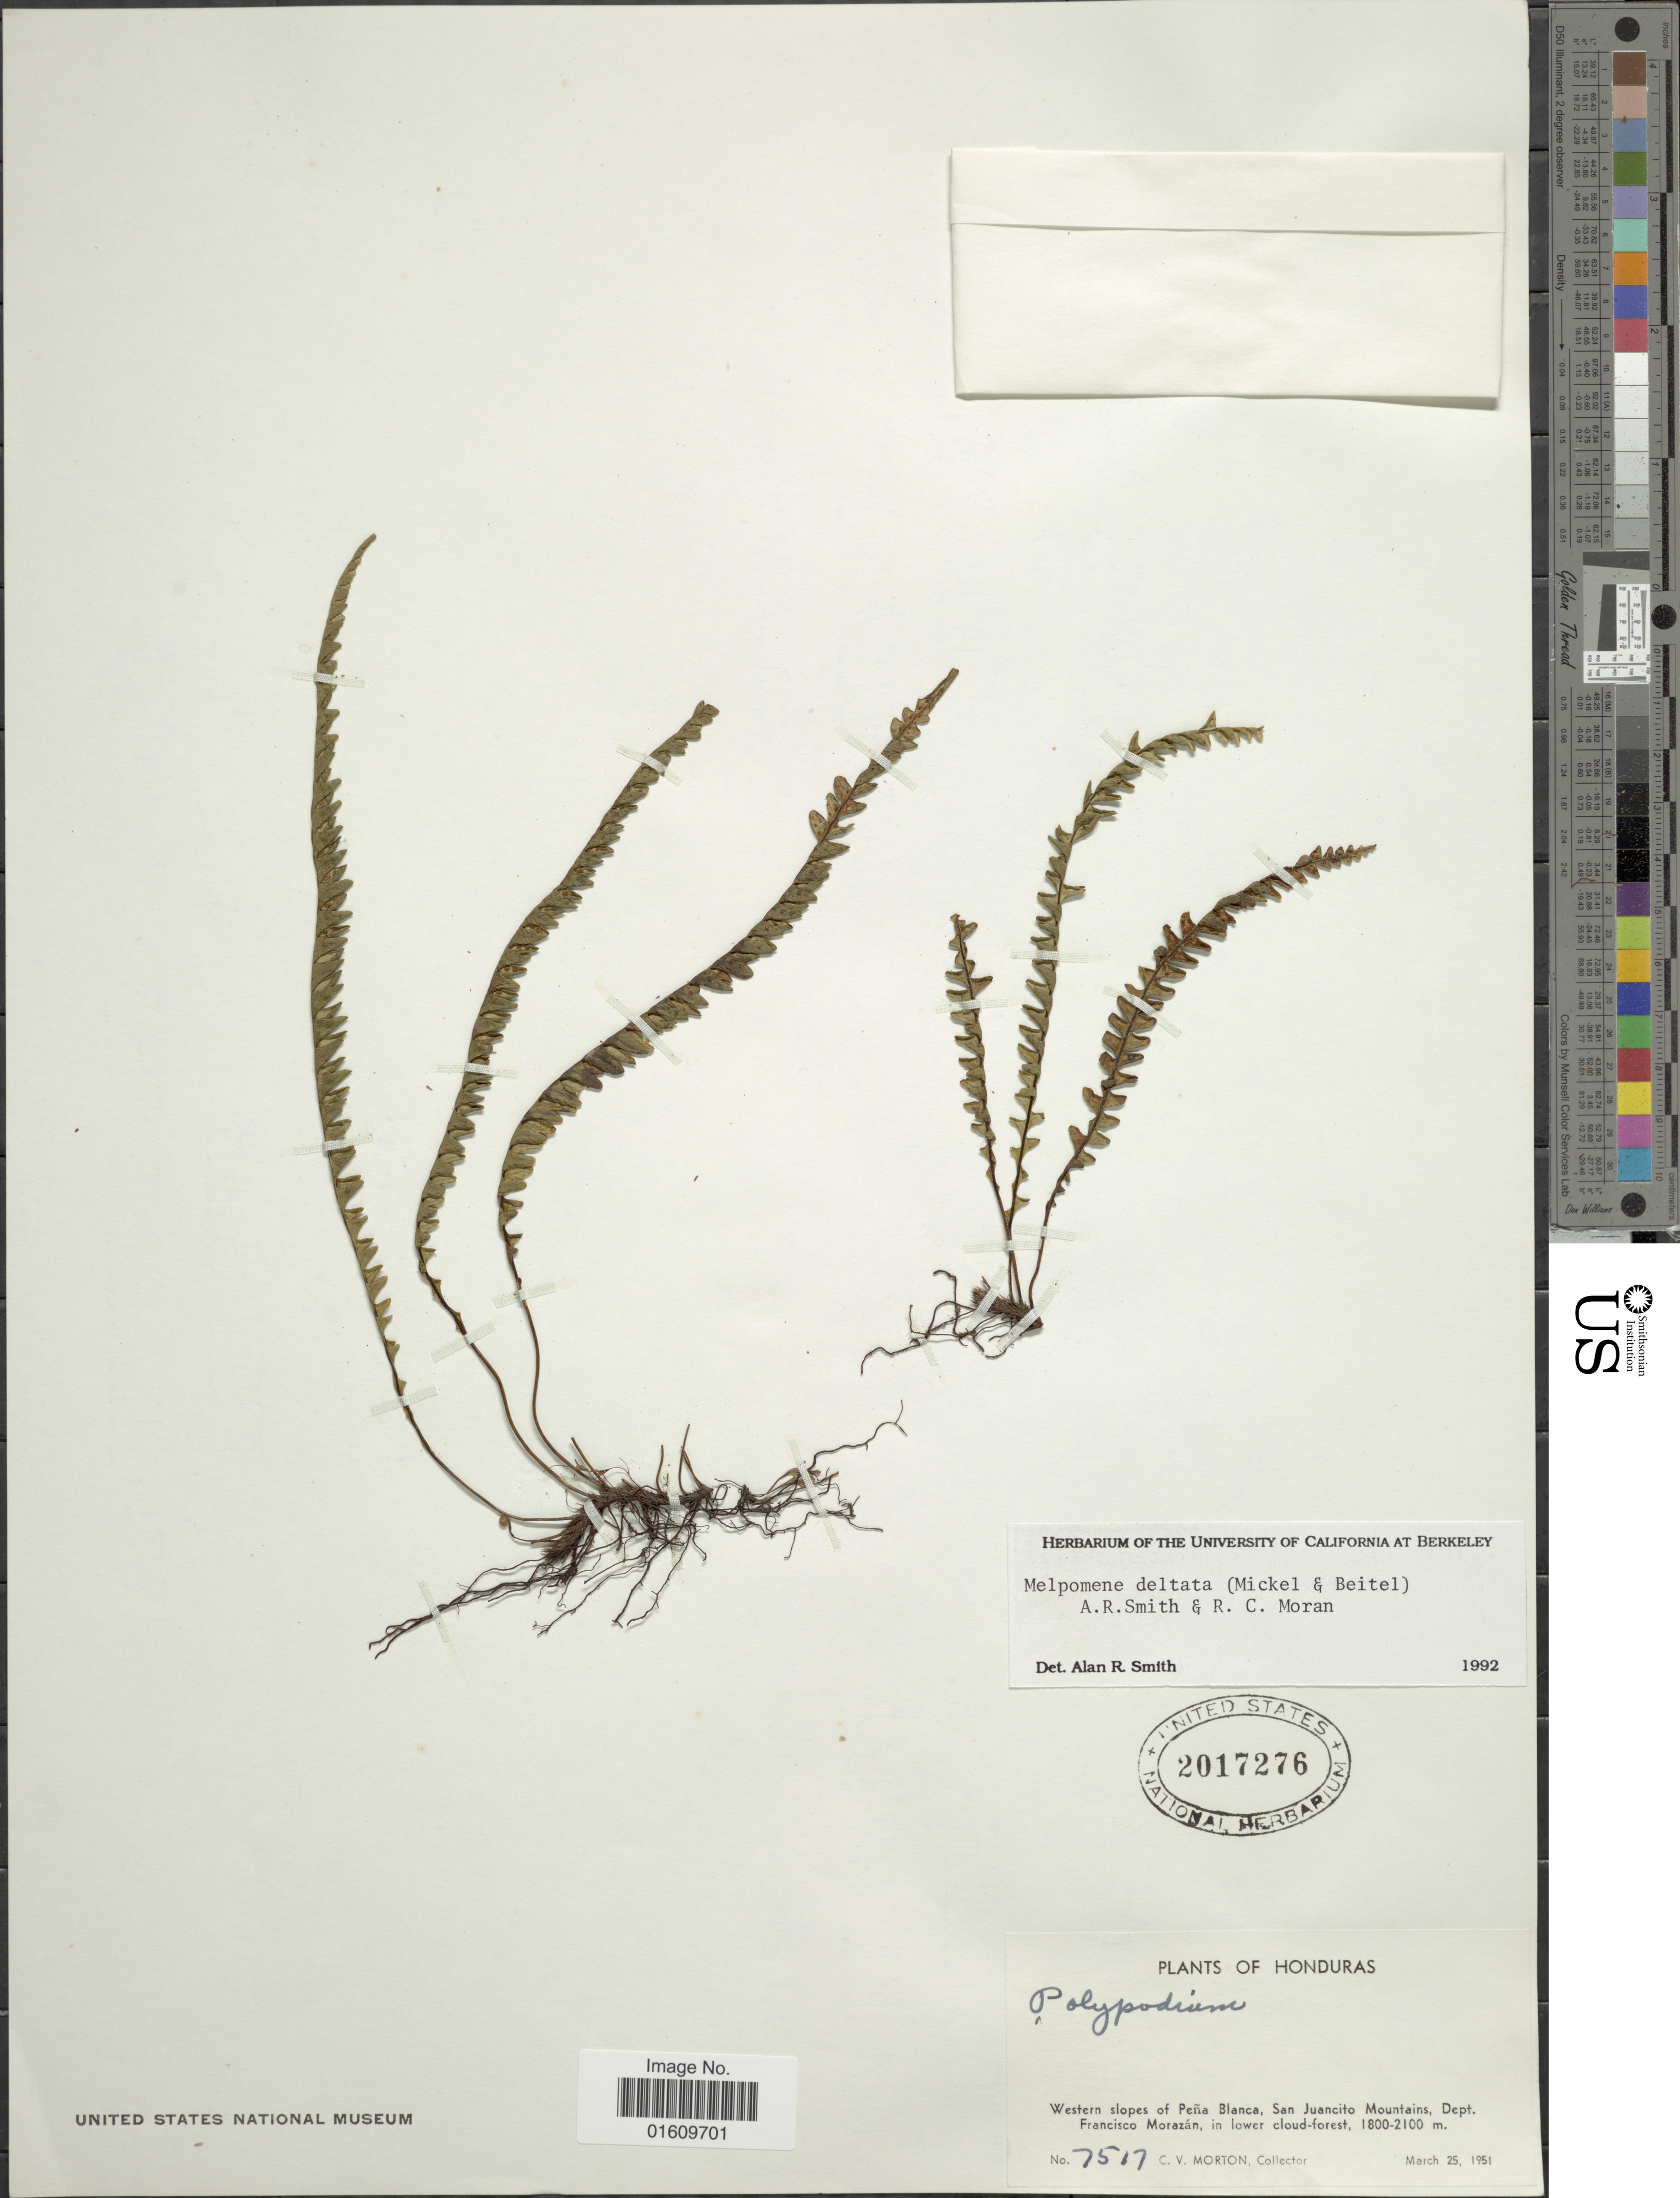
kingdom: Plantae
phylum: Tracheophyta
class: Polypodiopsida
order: Polypodiales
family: Polypodiaceae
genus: Melpomene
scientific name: Melpomene deltata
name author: (Mickel & Beitel) A.R. Sm. & R.C. Moran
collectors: C. V. Morton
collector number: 7517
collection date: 1951-03-25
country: Honduras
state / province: Fco. Morazán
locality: Western slopes of Pena Blanca, San Juancitp Mountains, Dept. Francisco Morazan, in lower cloud - forest.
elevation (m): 1800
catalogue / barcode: US 2017276